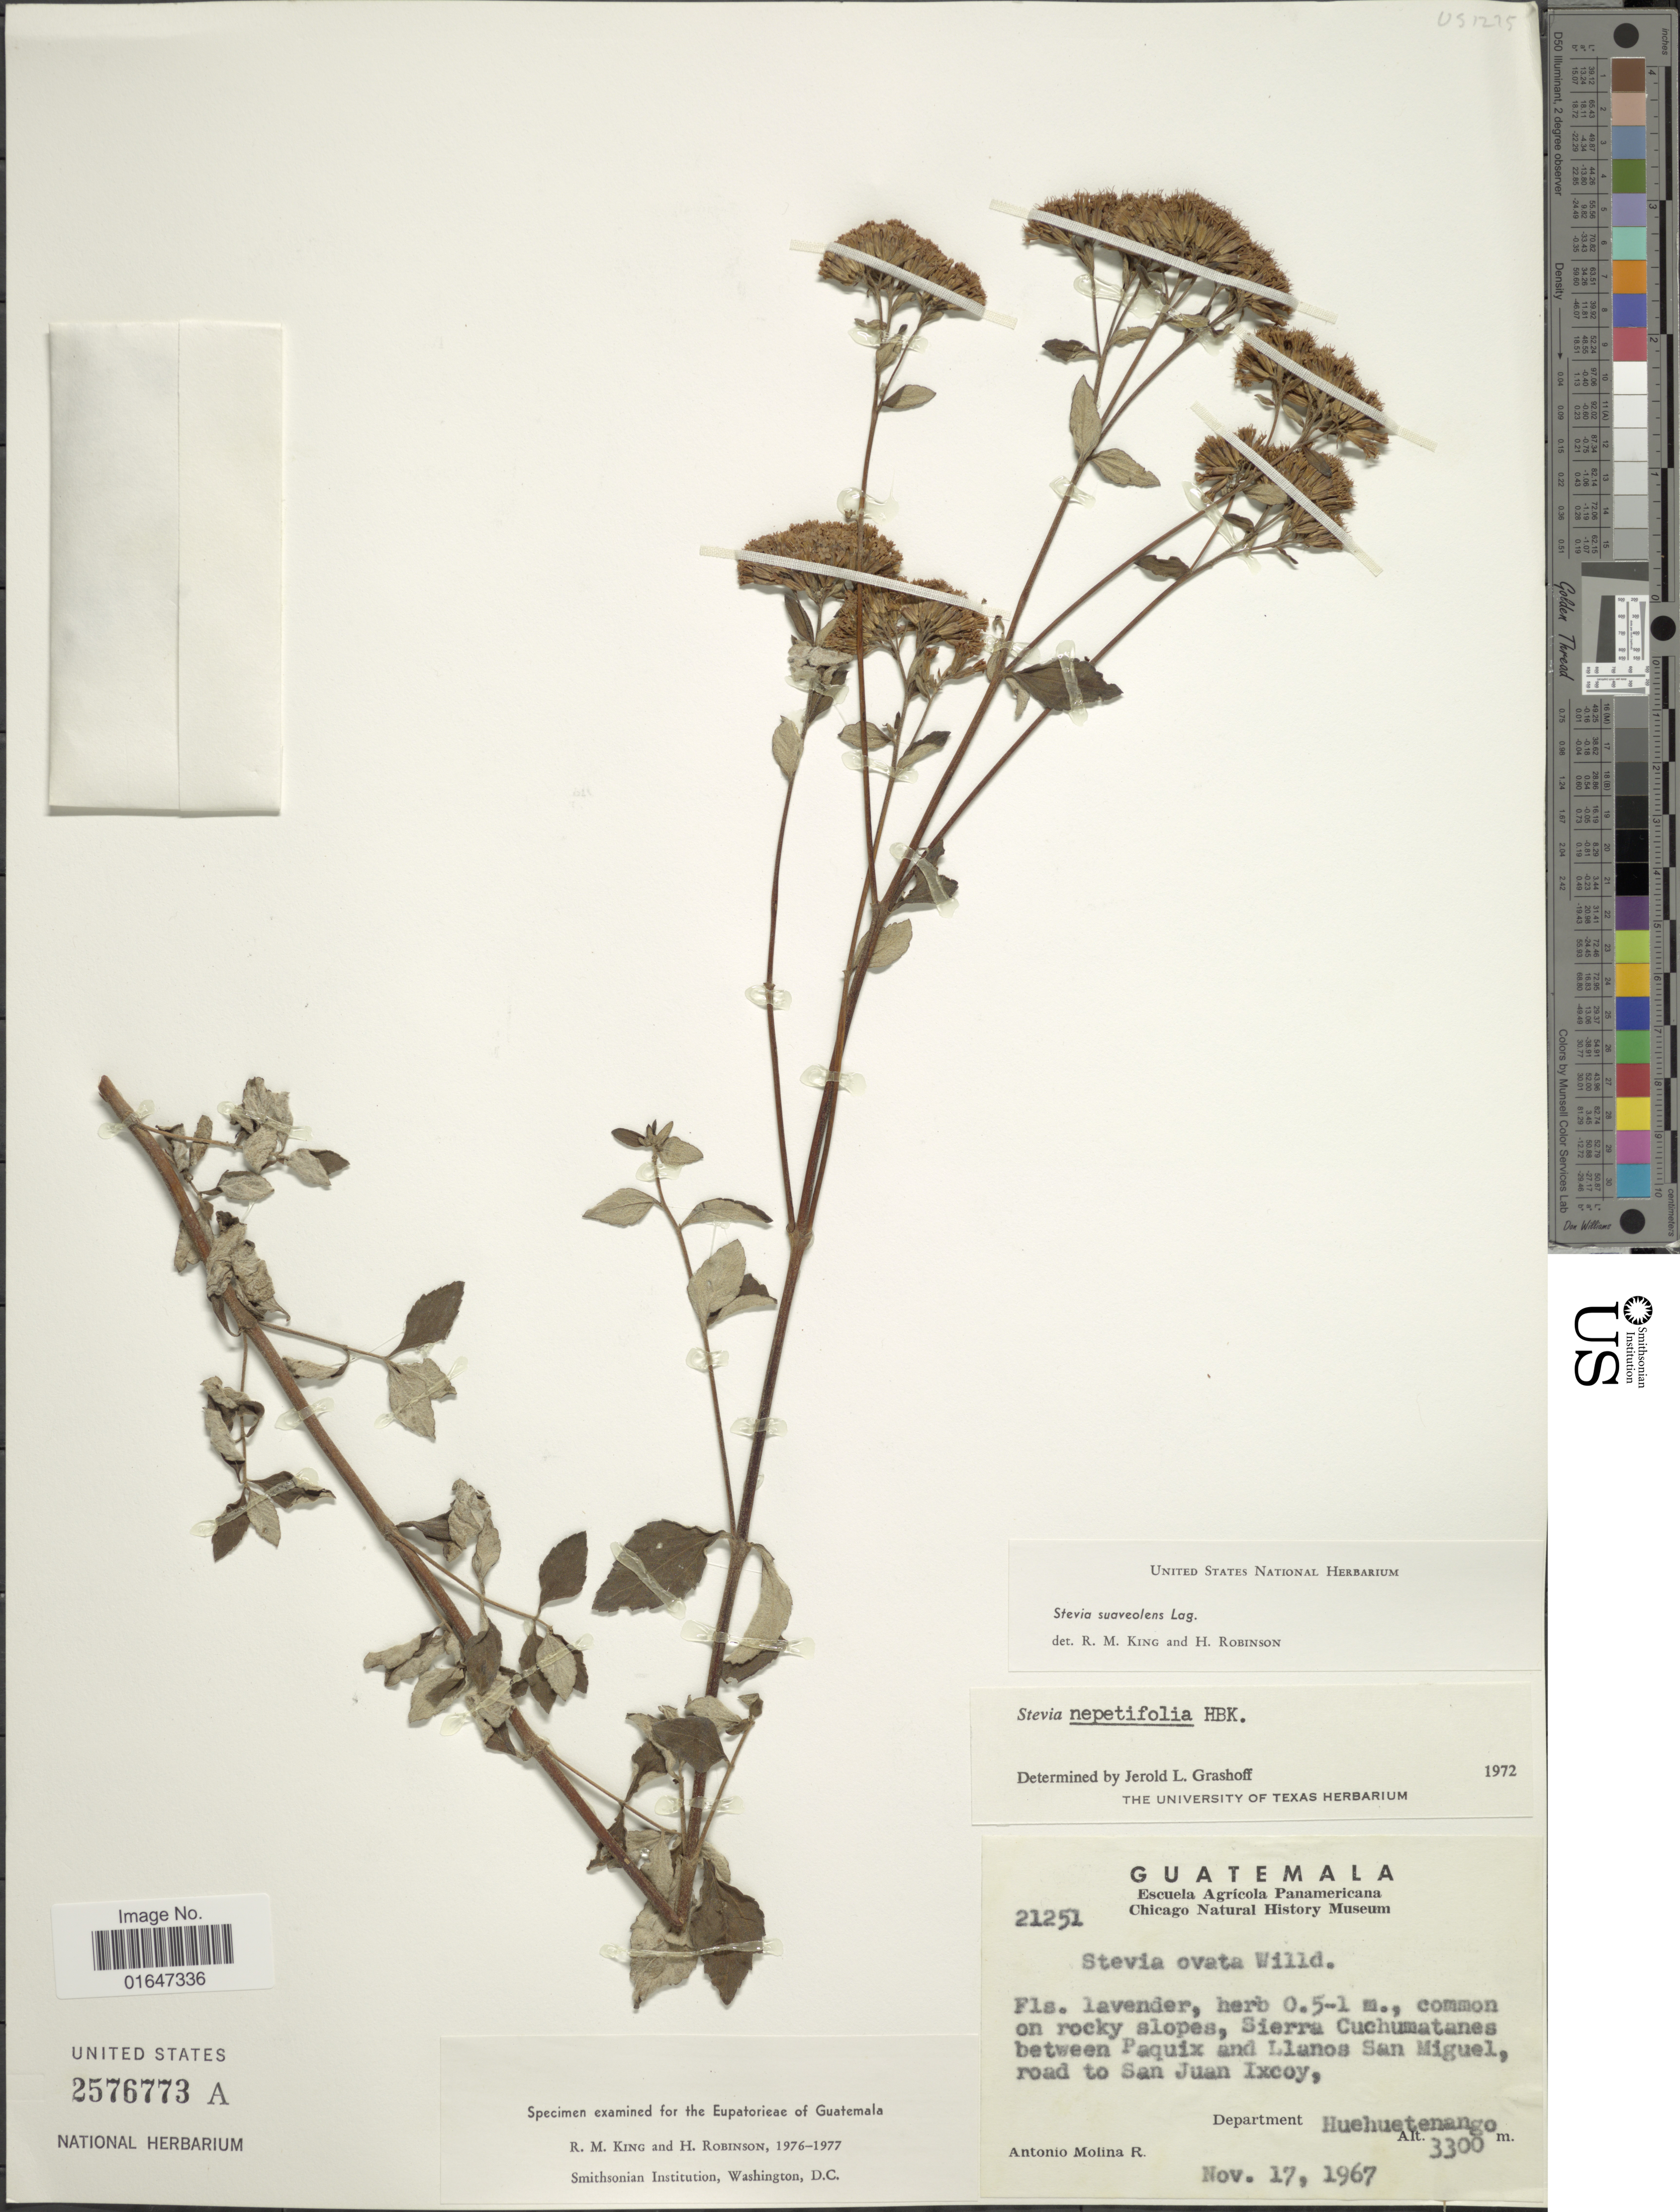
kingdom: Plantae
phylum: Tracheophyta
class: Magnoliopsida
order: Asterales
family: Asteraceae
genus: Stevia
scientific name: Stevia suaveolens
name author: Lag.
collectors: A. Molina R.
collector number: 21251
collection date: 1967-11-17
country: Guatemala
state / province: Huehuetenango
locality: Sierra Cuchumatanes between Paquix and Llanos San Miguel, road to San Juan Ixcoy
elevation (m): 3300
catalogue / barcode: US 2576773A